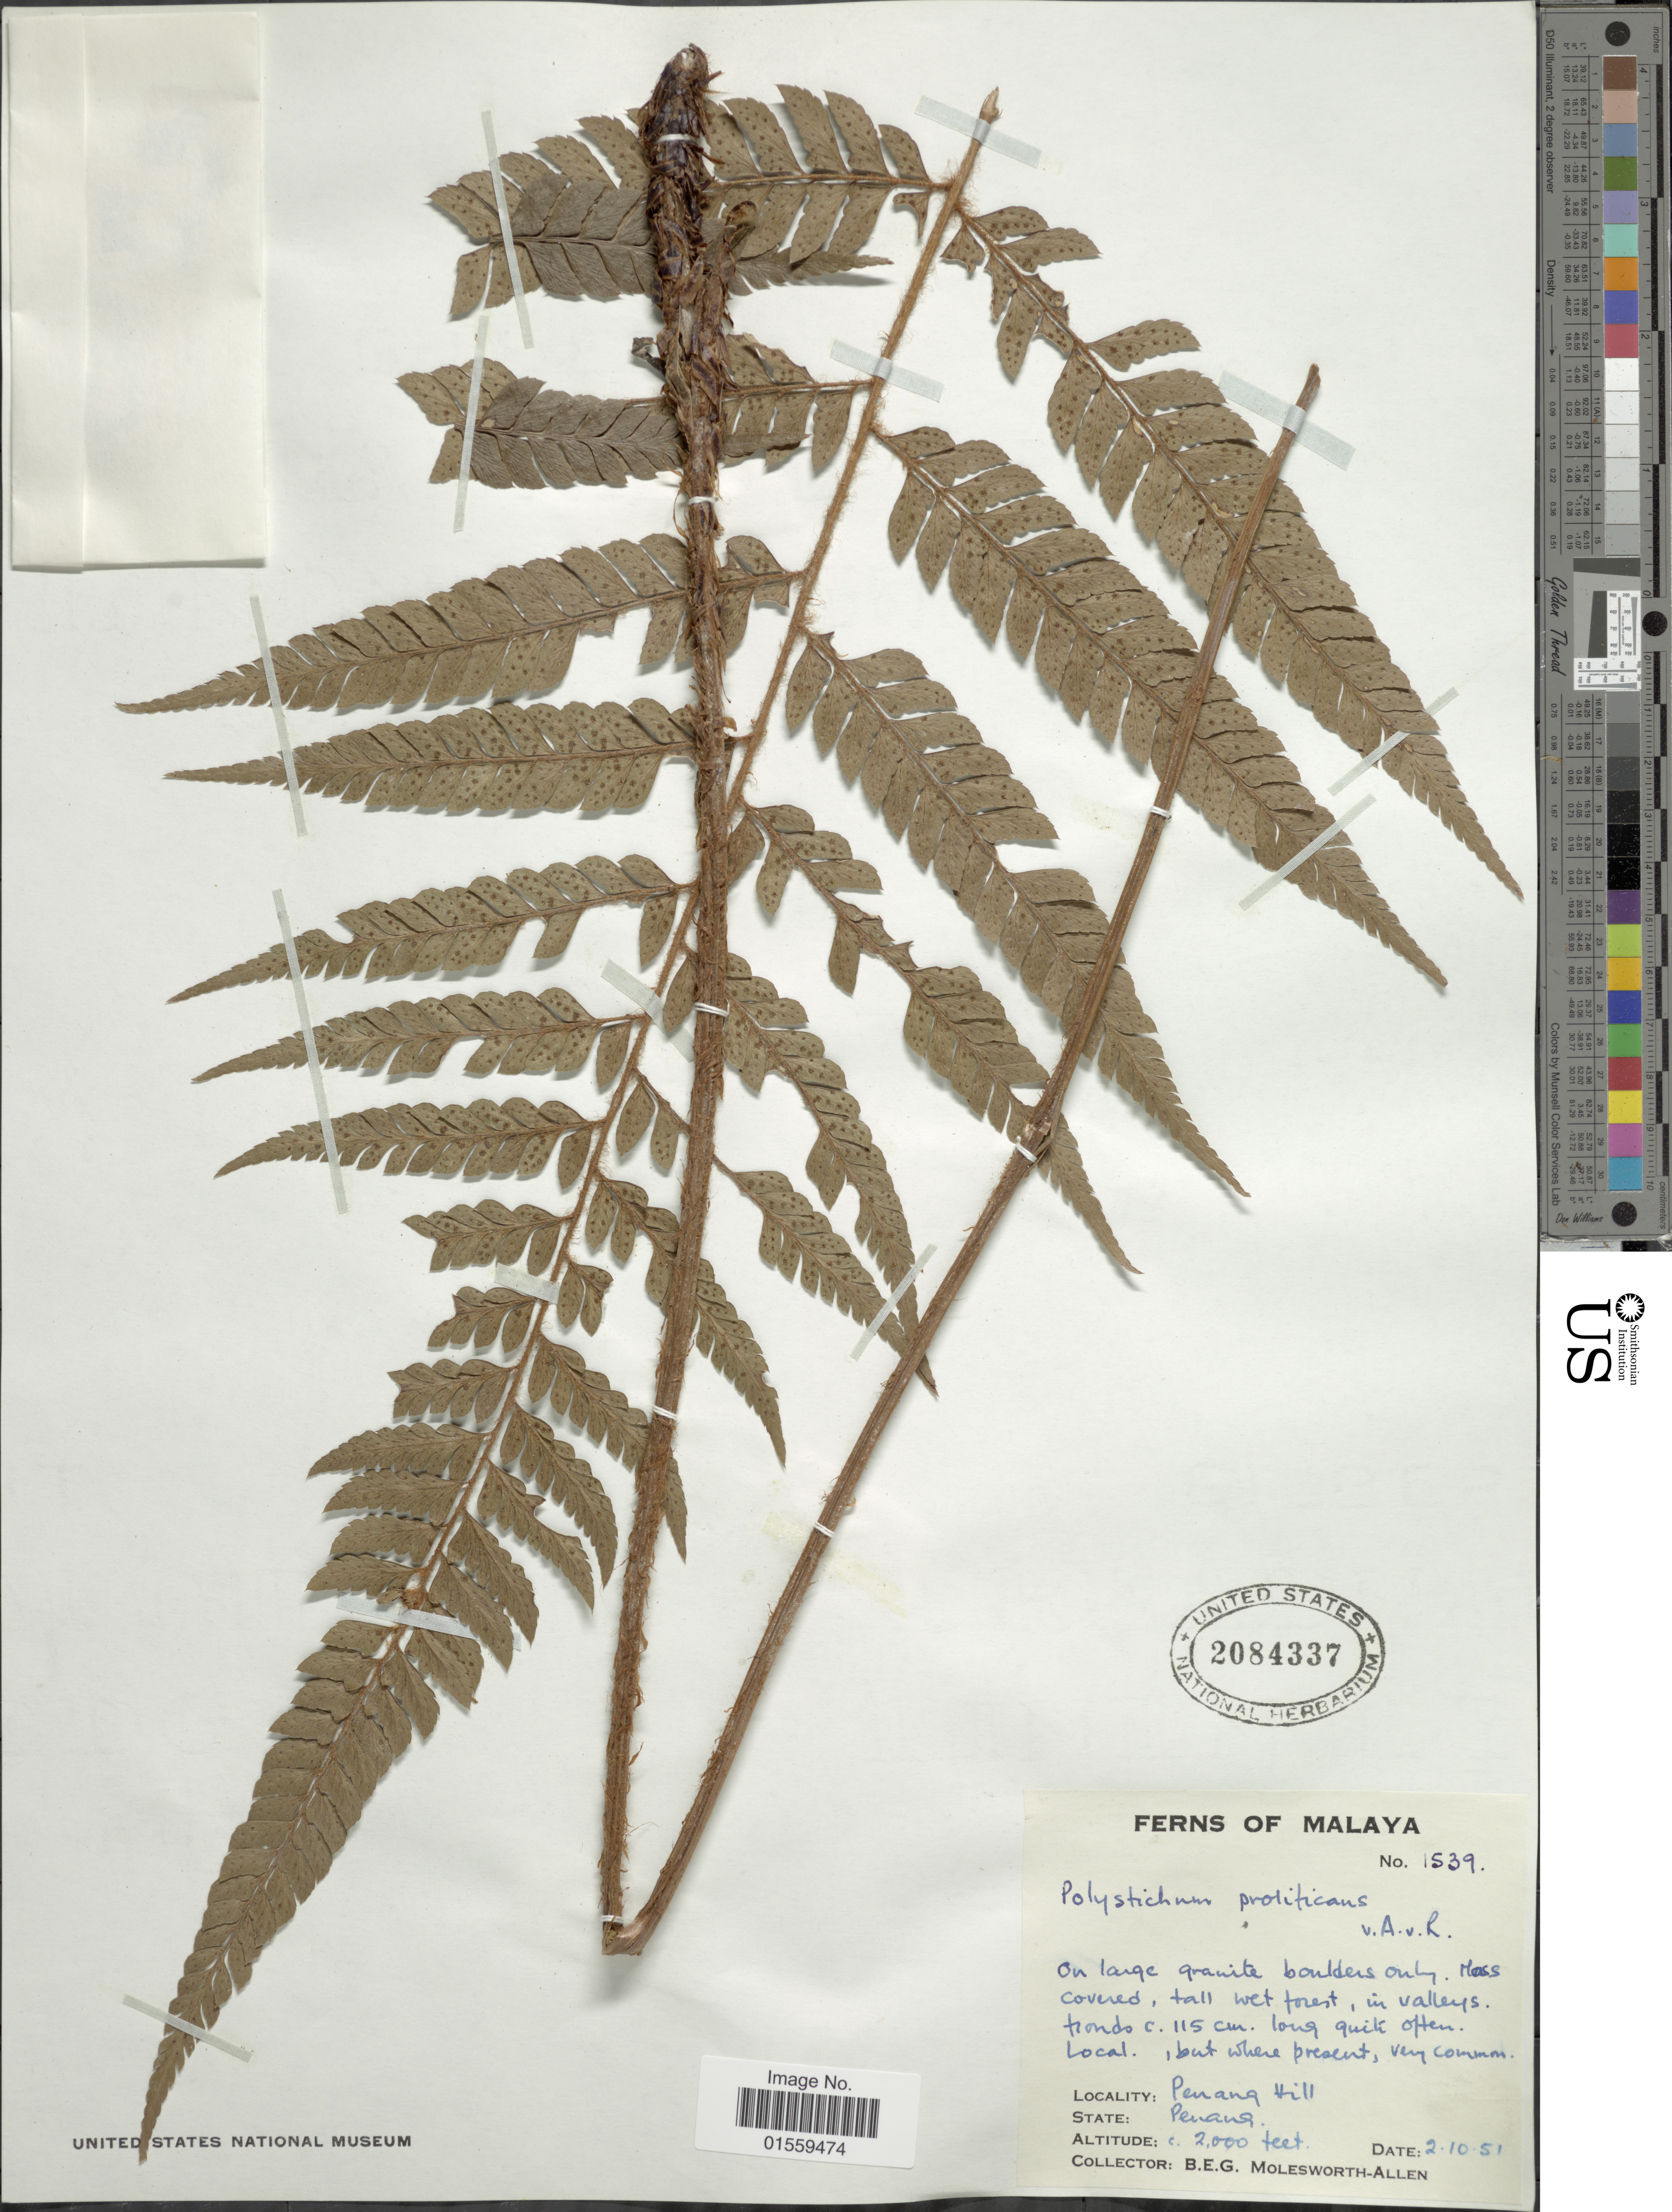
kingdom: Plantae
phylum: Tracheophyta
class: Polypodiopsida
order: Polypodiales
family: Dryopteridaceae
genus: Polystichum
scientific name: Polystichum scariosum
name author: (Roxb.) C.V. Morton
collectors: B. E. G. Molesworth-Allen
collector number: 1539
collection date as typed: Transcribed d/m/y: 2/10/51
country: Malaysia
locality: Penang Hill, State: Penang.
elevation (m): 610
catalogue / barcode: US 2084337